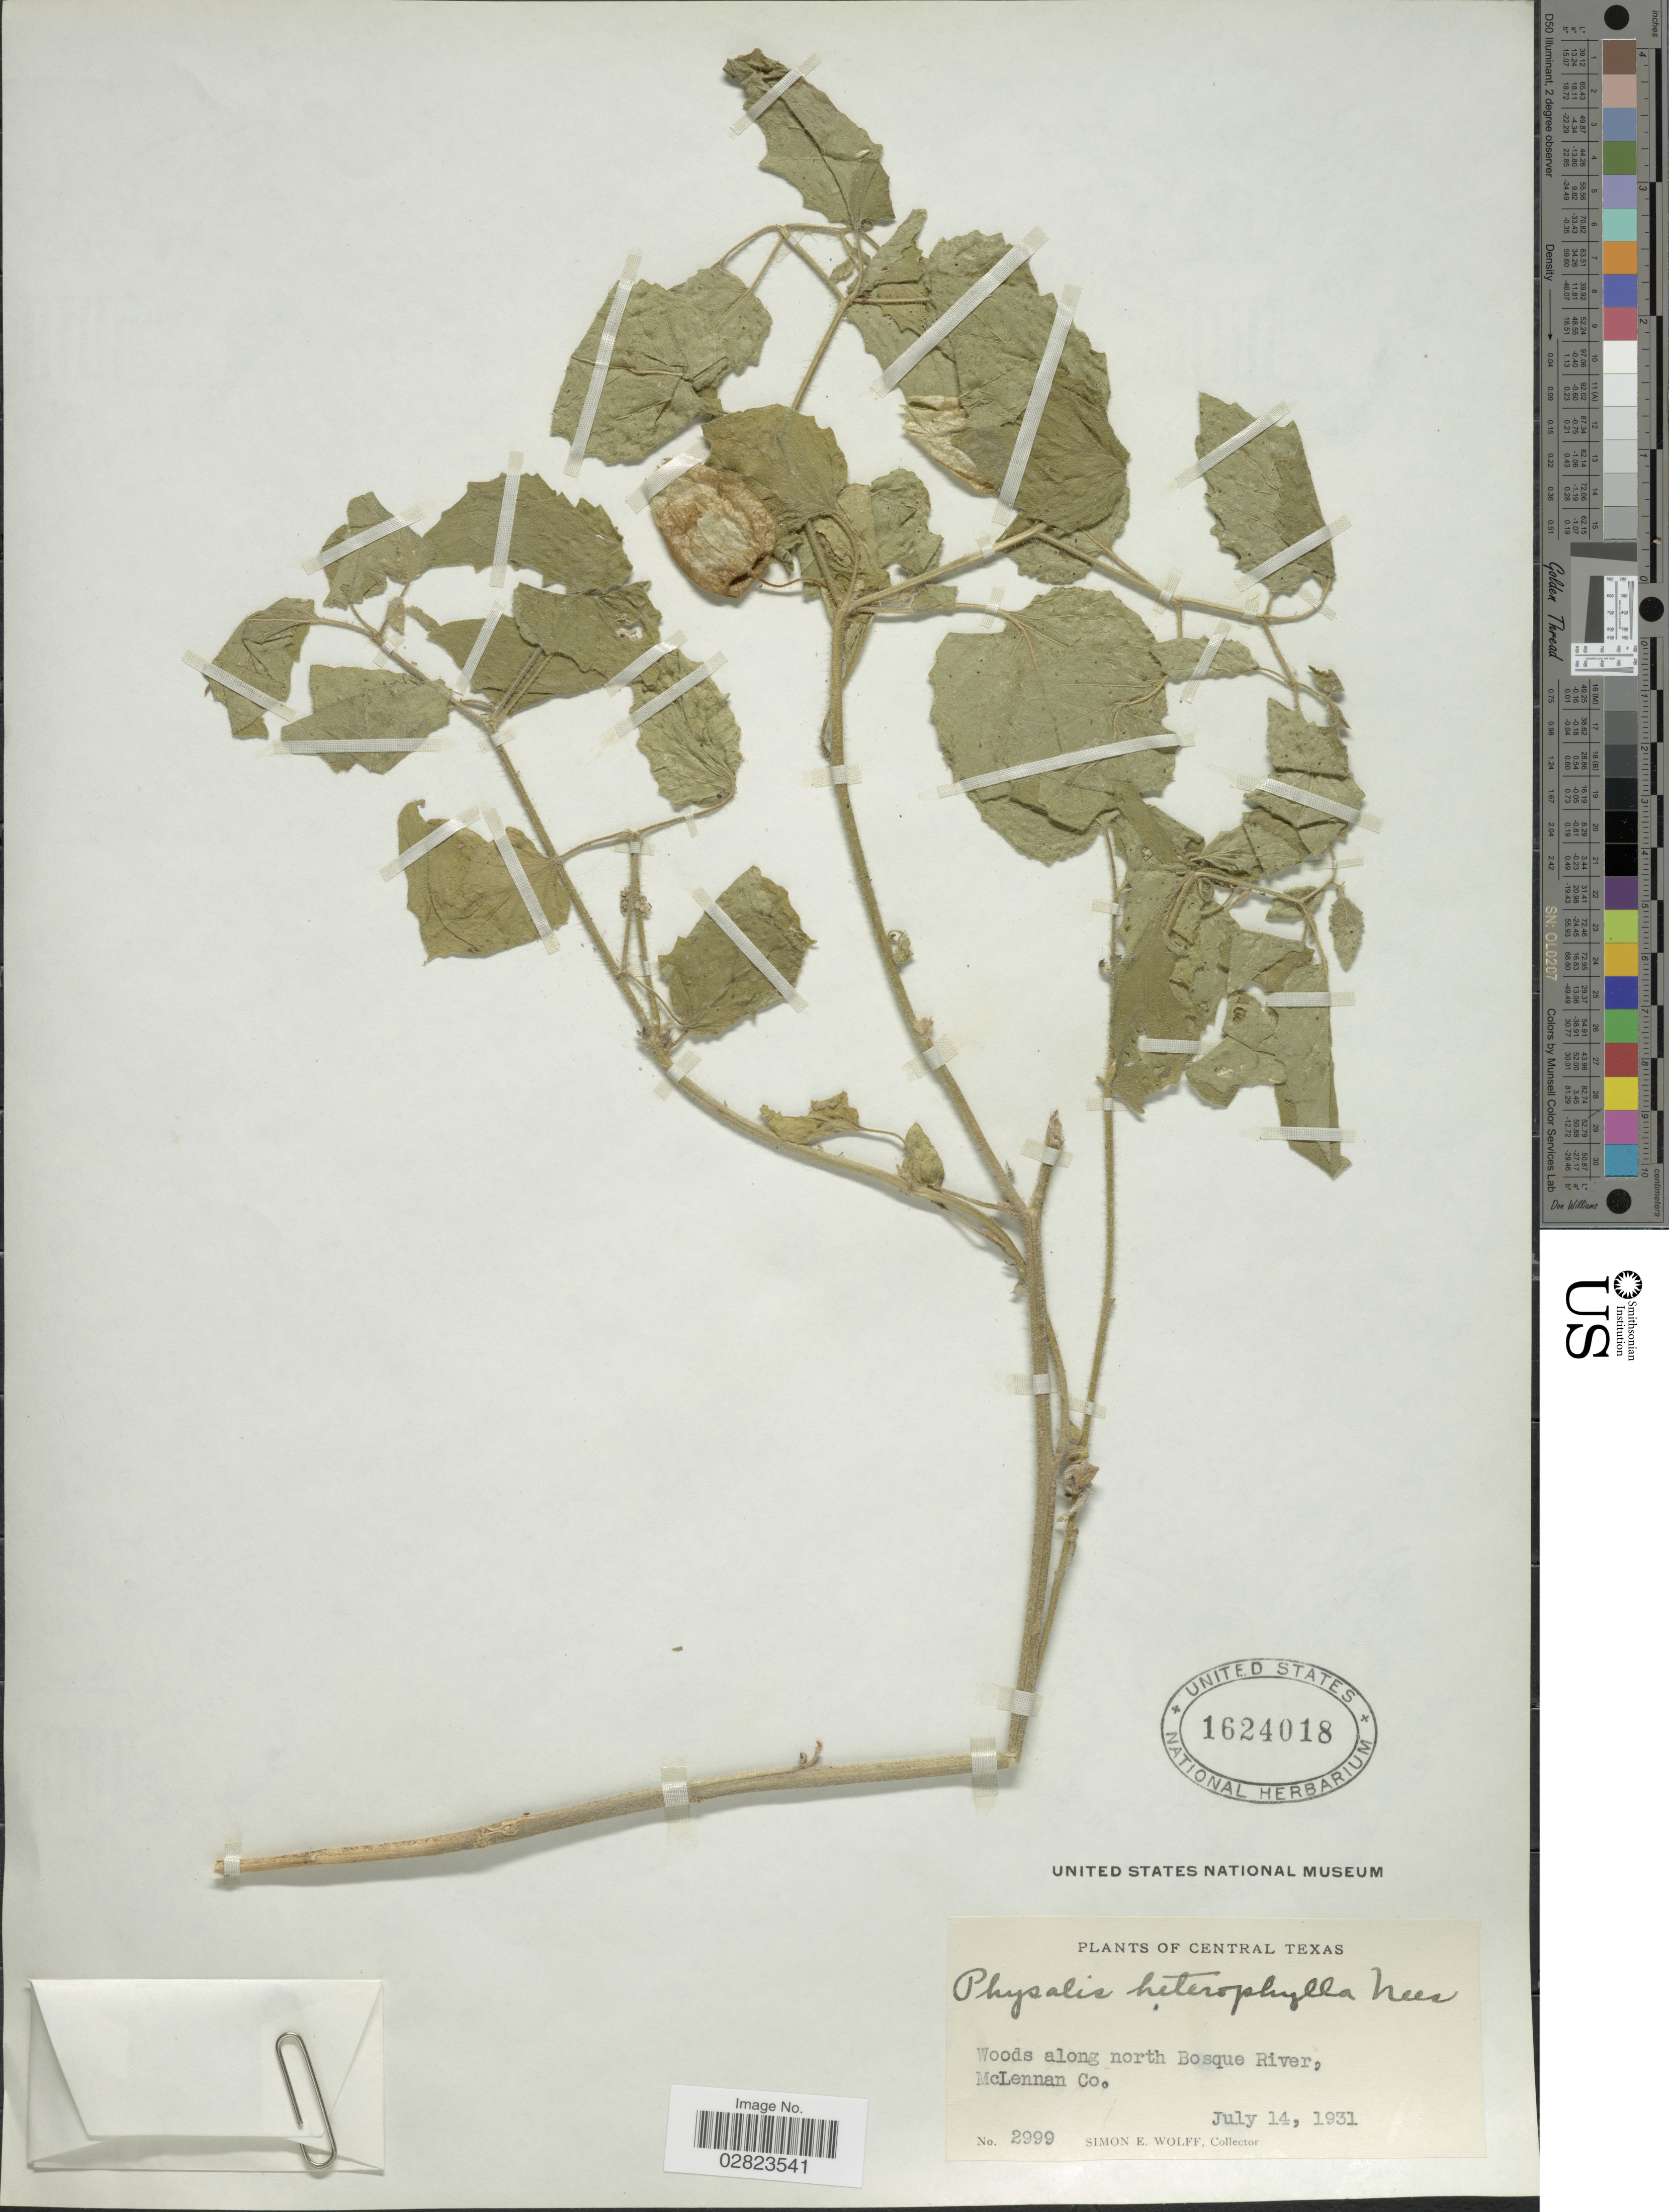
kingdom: Plantae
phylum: Tracheophyta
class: Magnoliopsida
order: Solanales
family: Solanaceae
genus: Physalis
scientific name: Physalis heterophylla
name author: Nees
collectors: S. E. Wolff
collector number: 2999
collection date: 1931-07-14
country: United States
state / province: Texas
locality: Central Texas. Woods along north Bosque River, McLennan Co.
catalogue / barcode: US 1624018